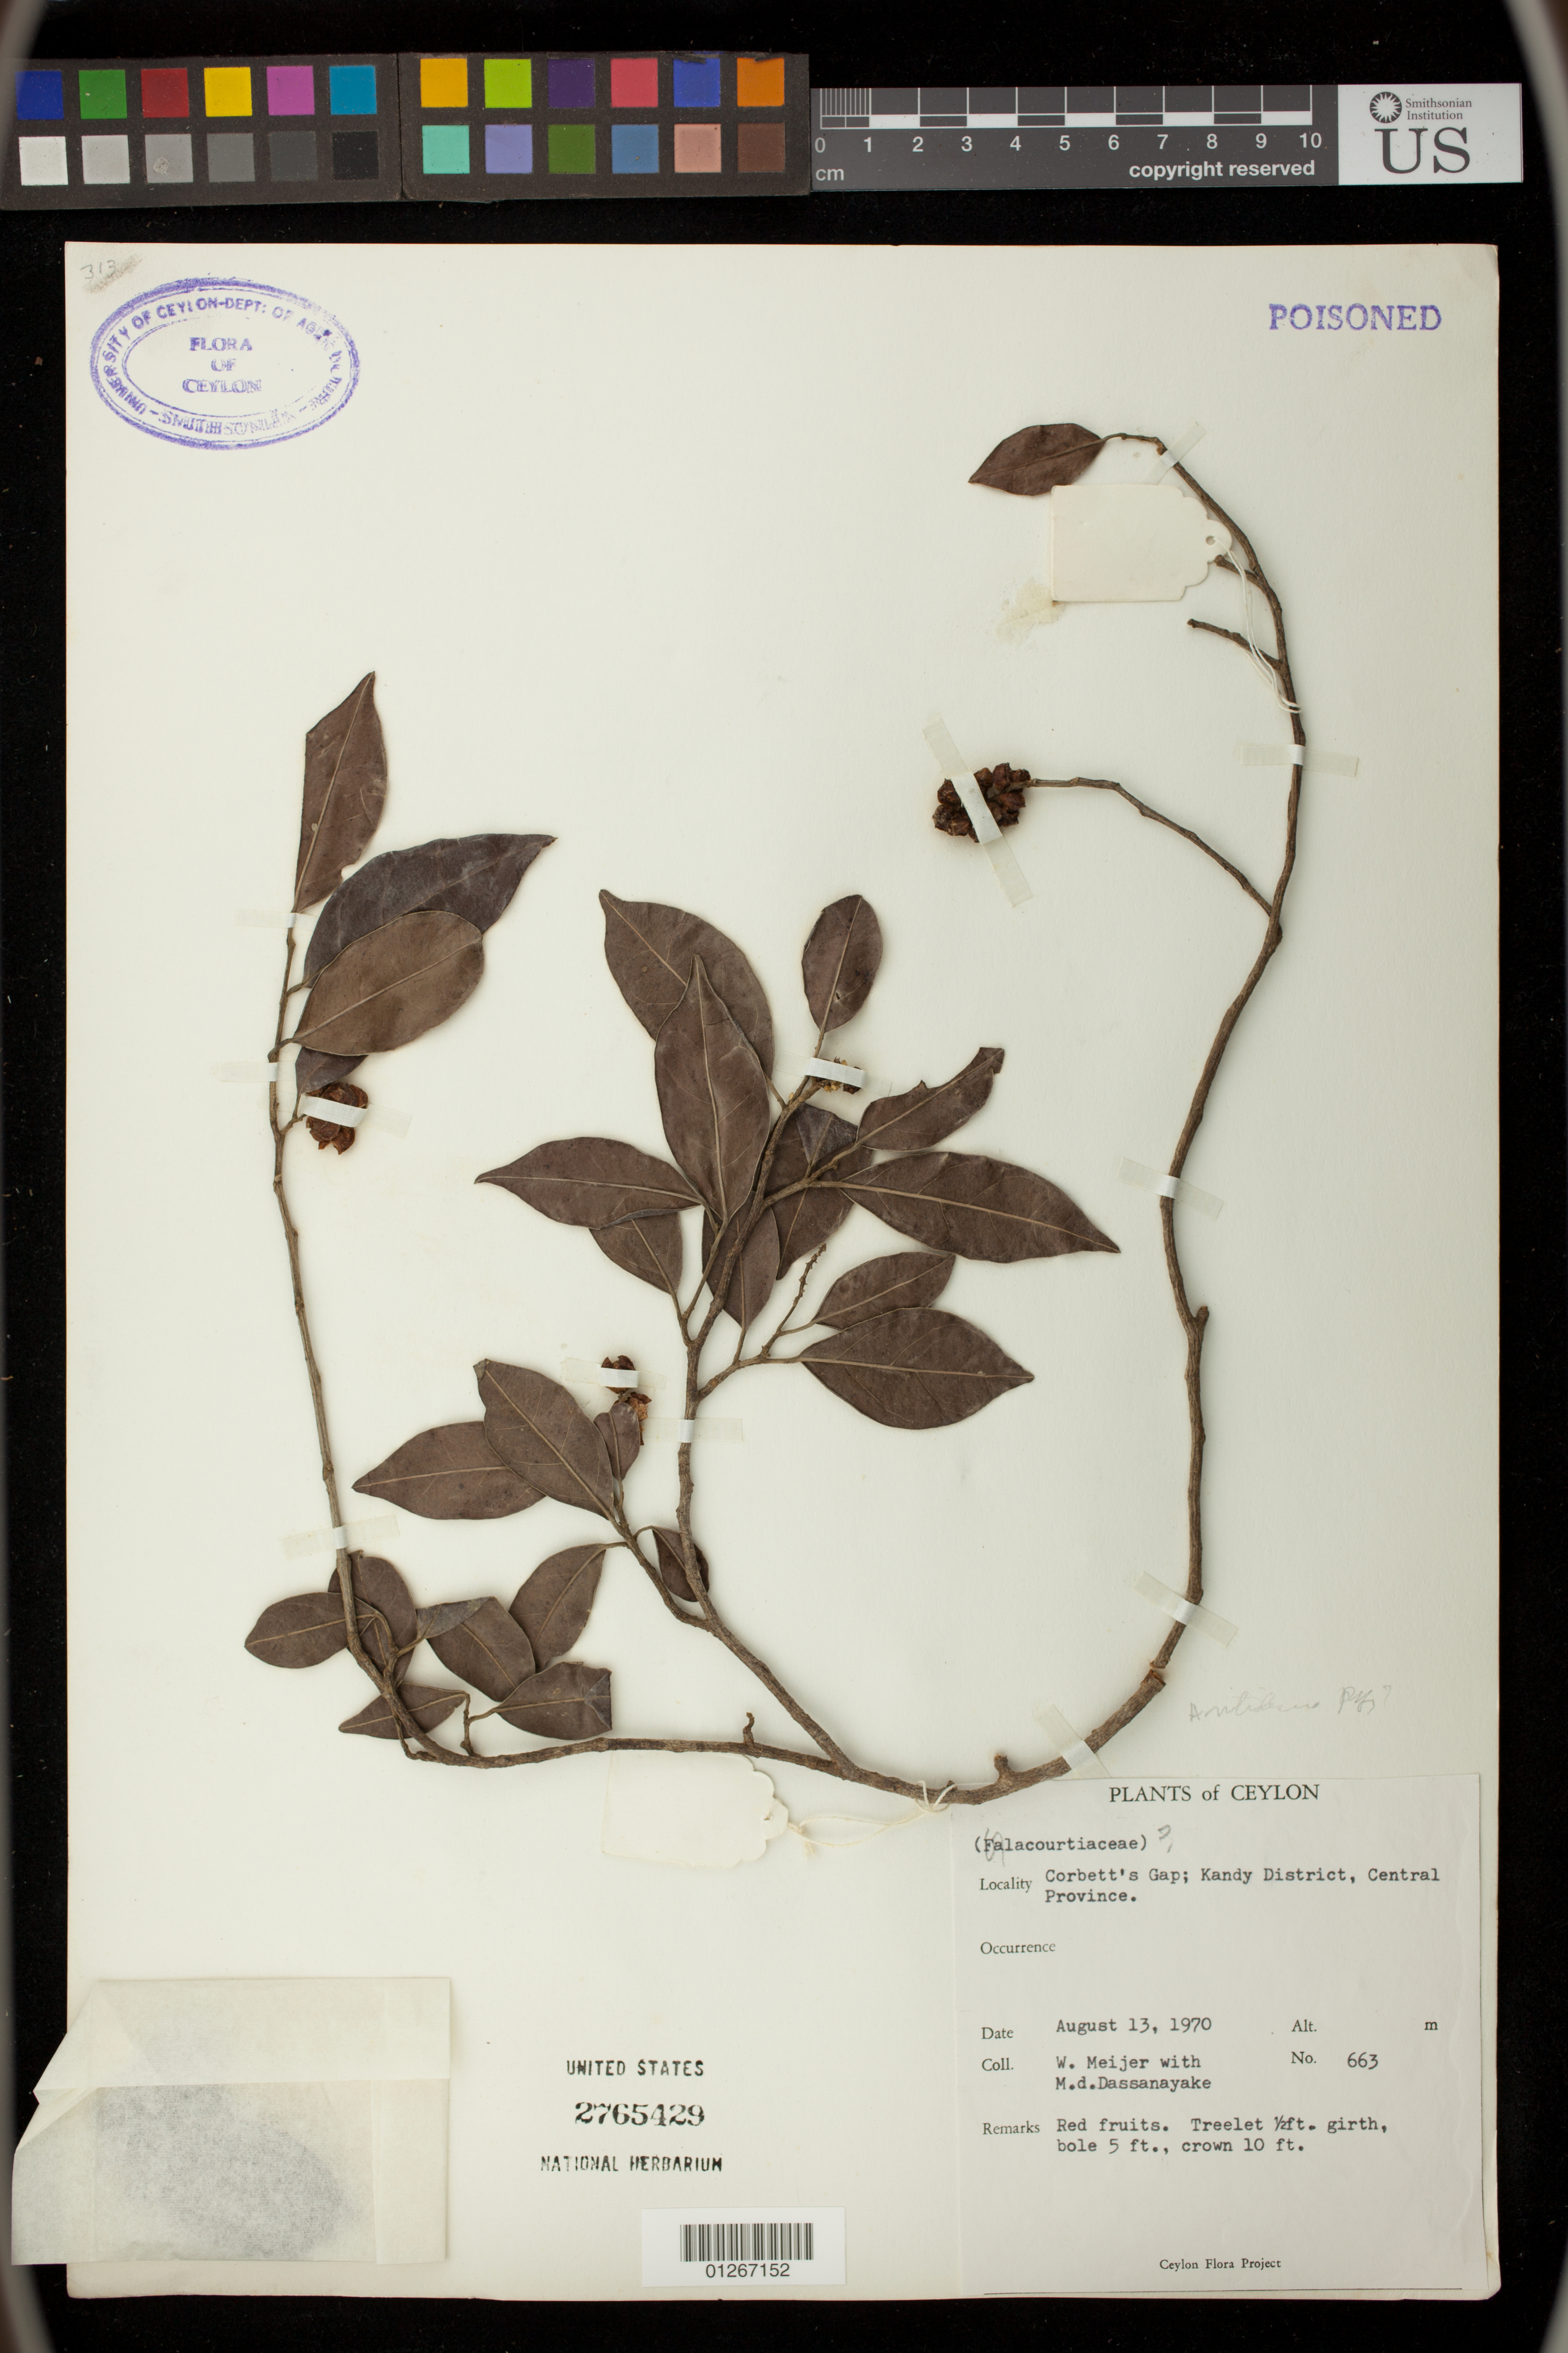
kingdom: Plantae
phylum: Tracheophyta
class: Magnoliopsida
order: Malpighiales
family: Phyllanthaceae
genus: Antidesma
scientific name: Antidesma sp.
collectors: W. Meijer & M. D. Dassanayake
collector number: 663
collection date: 1970-08-13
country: Sri Lanka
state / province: Central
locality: Corbett's Gap; Kandy District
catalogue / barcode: US 2765429